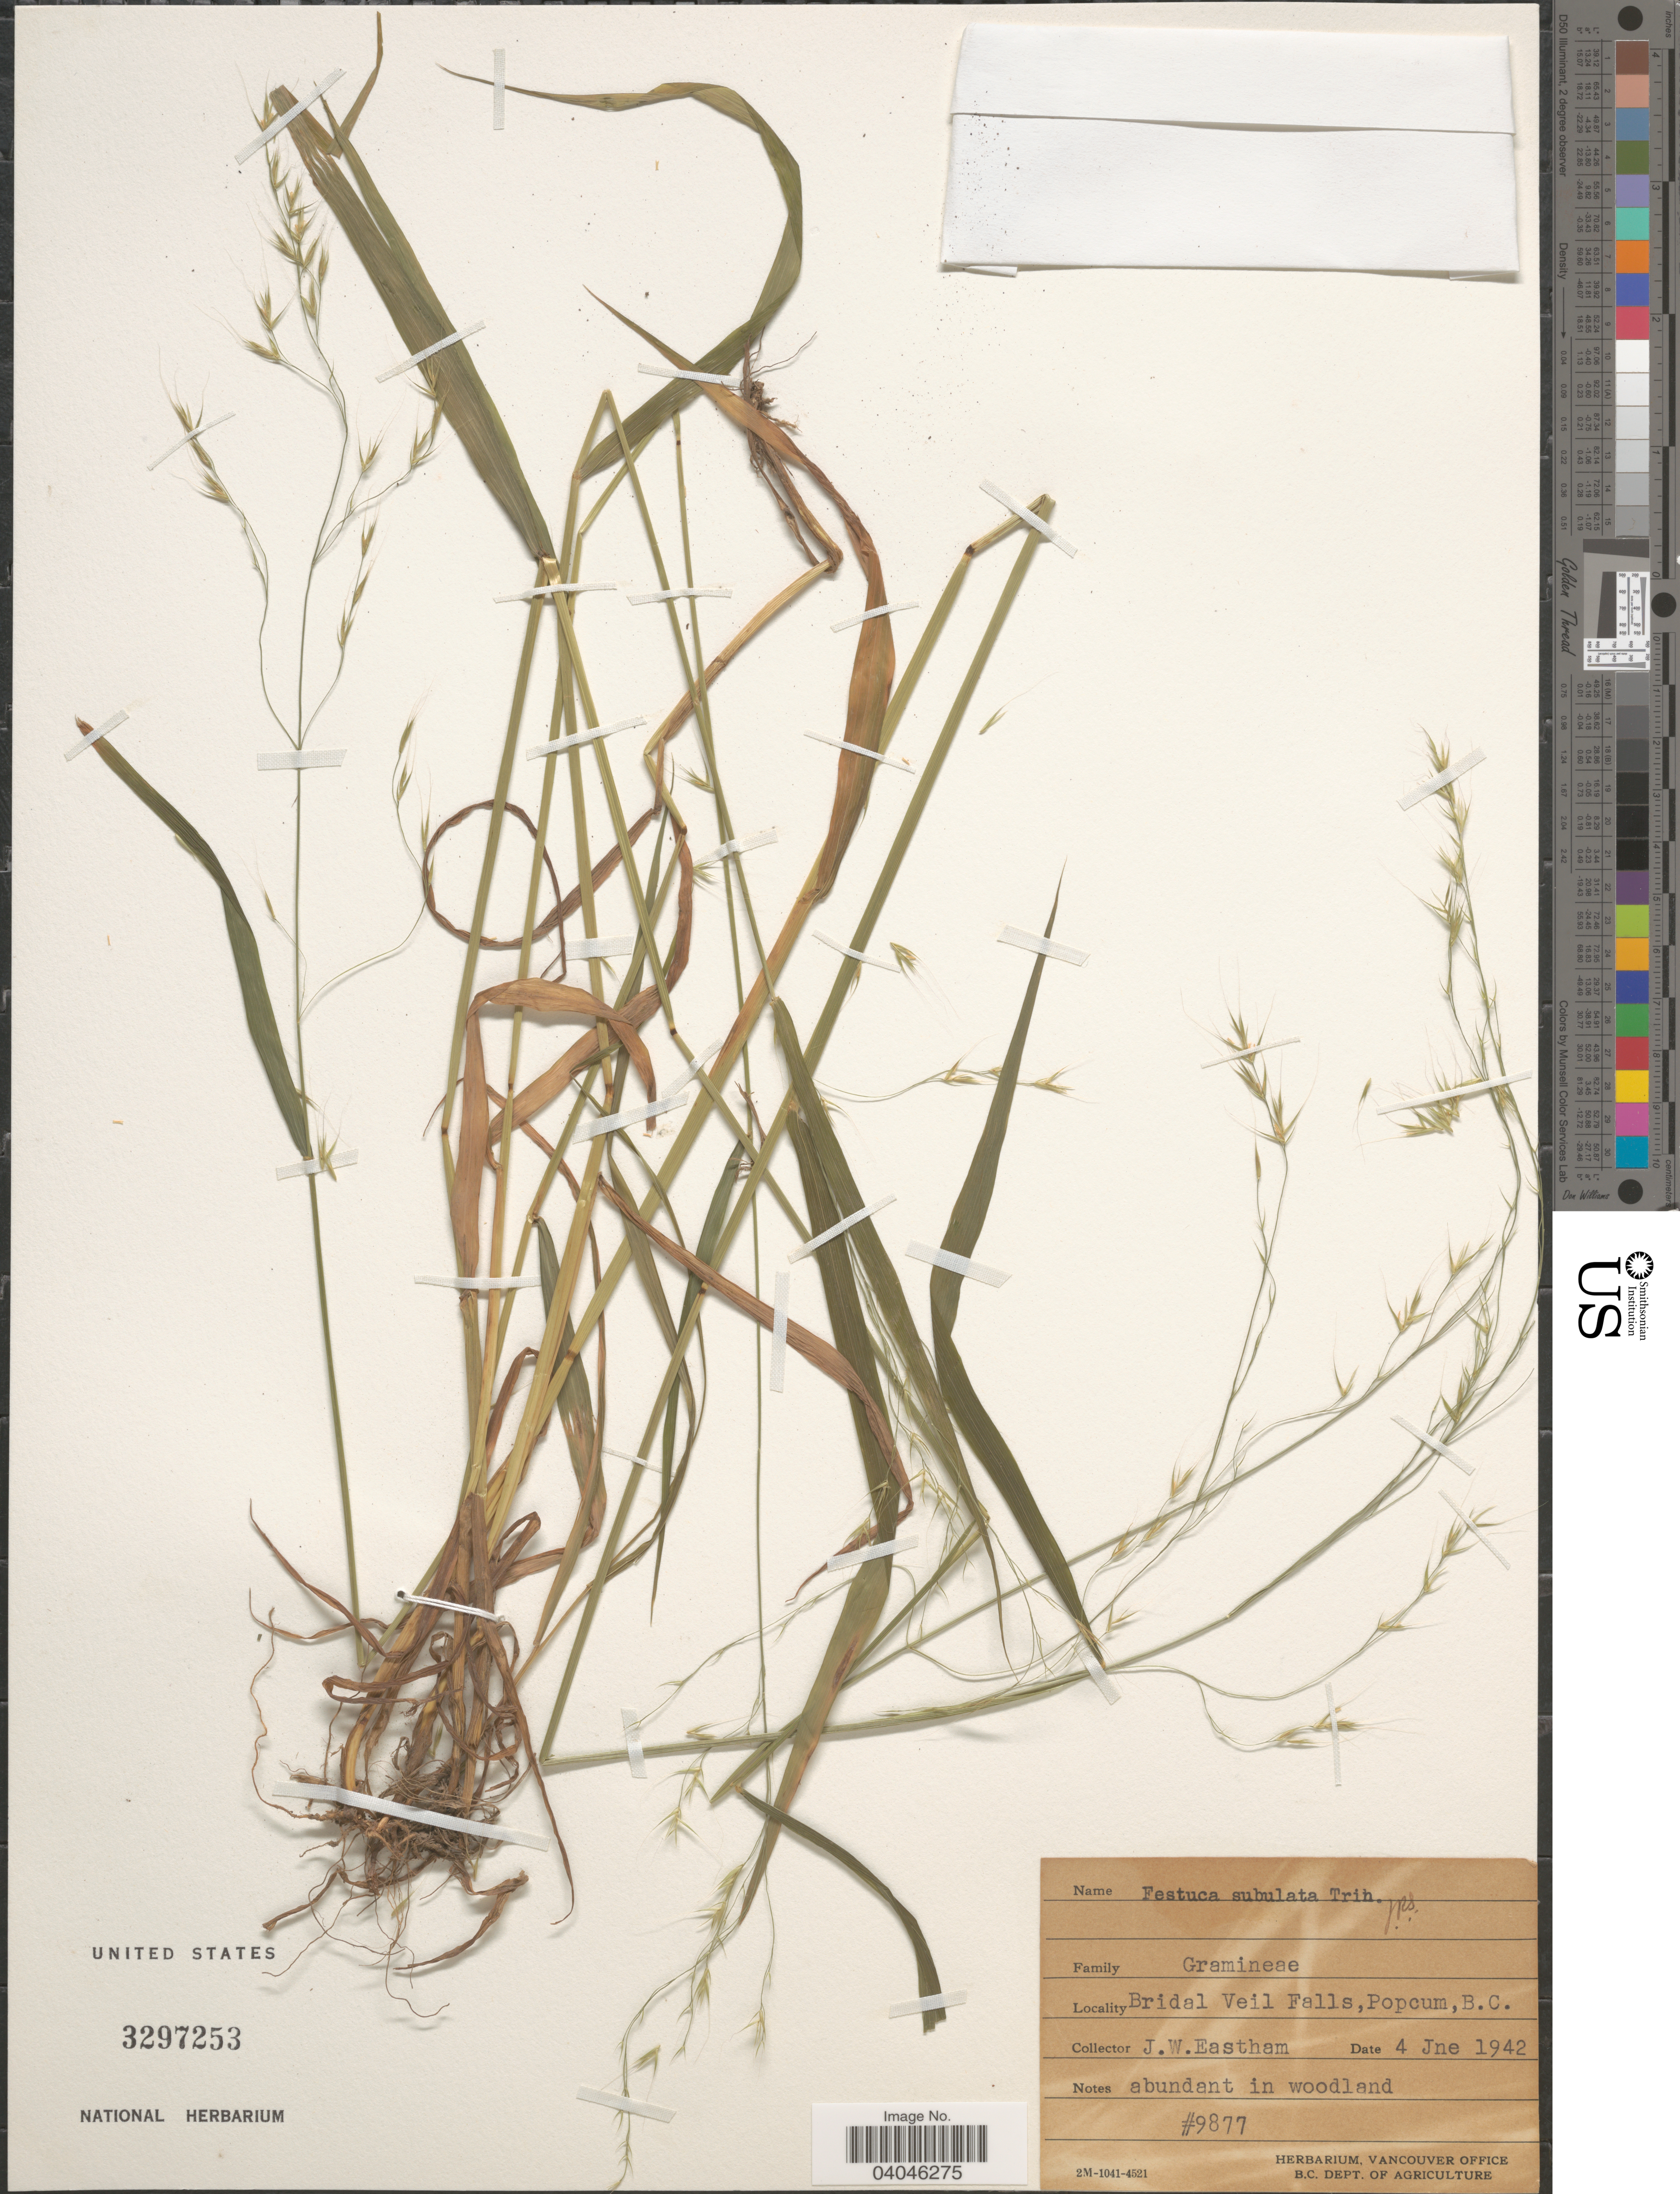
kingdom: Plantae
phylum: Tracheophyta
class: Liliopsida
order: Poales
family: Poaceae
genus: Festuca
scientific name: Festuca subulata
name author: Trin.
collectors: J. Eastham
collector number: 9877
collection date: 1942-06-04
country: Canada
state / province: British Columbia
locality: Bridal Veil Falls,Popcum.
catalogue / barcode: US 3297253